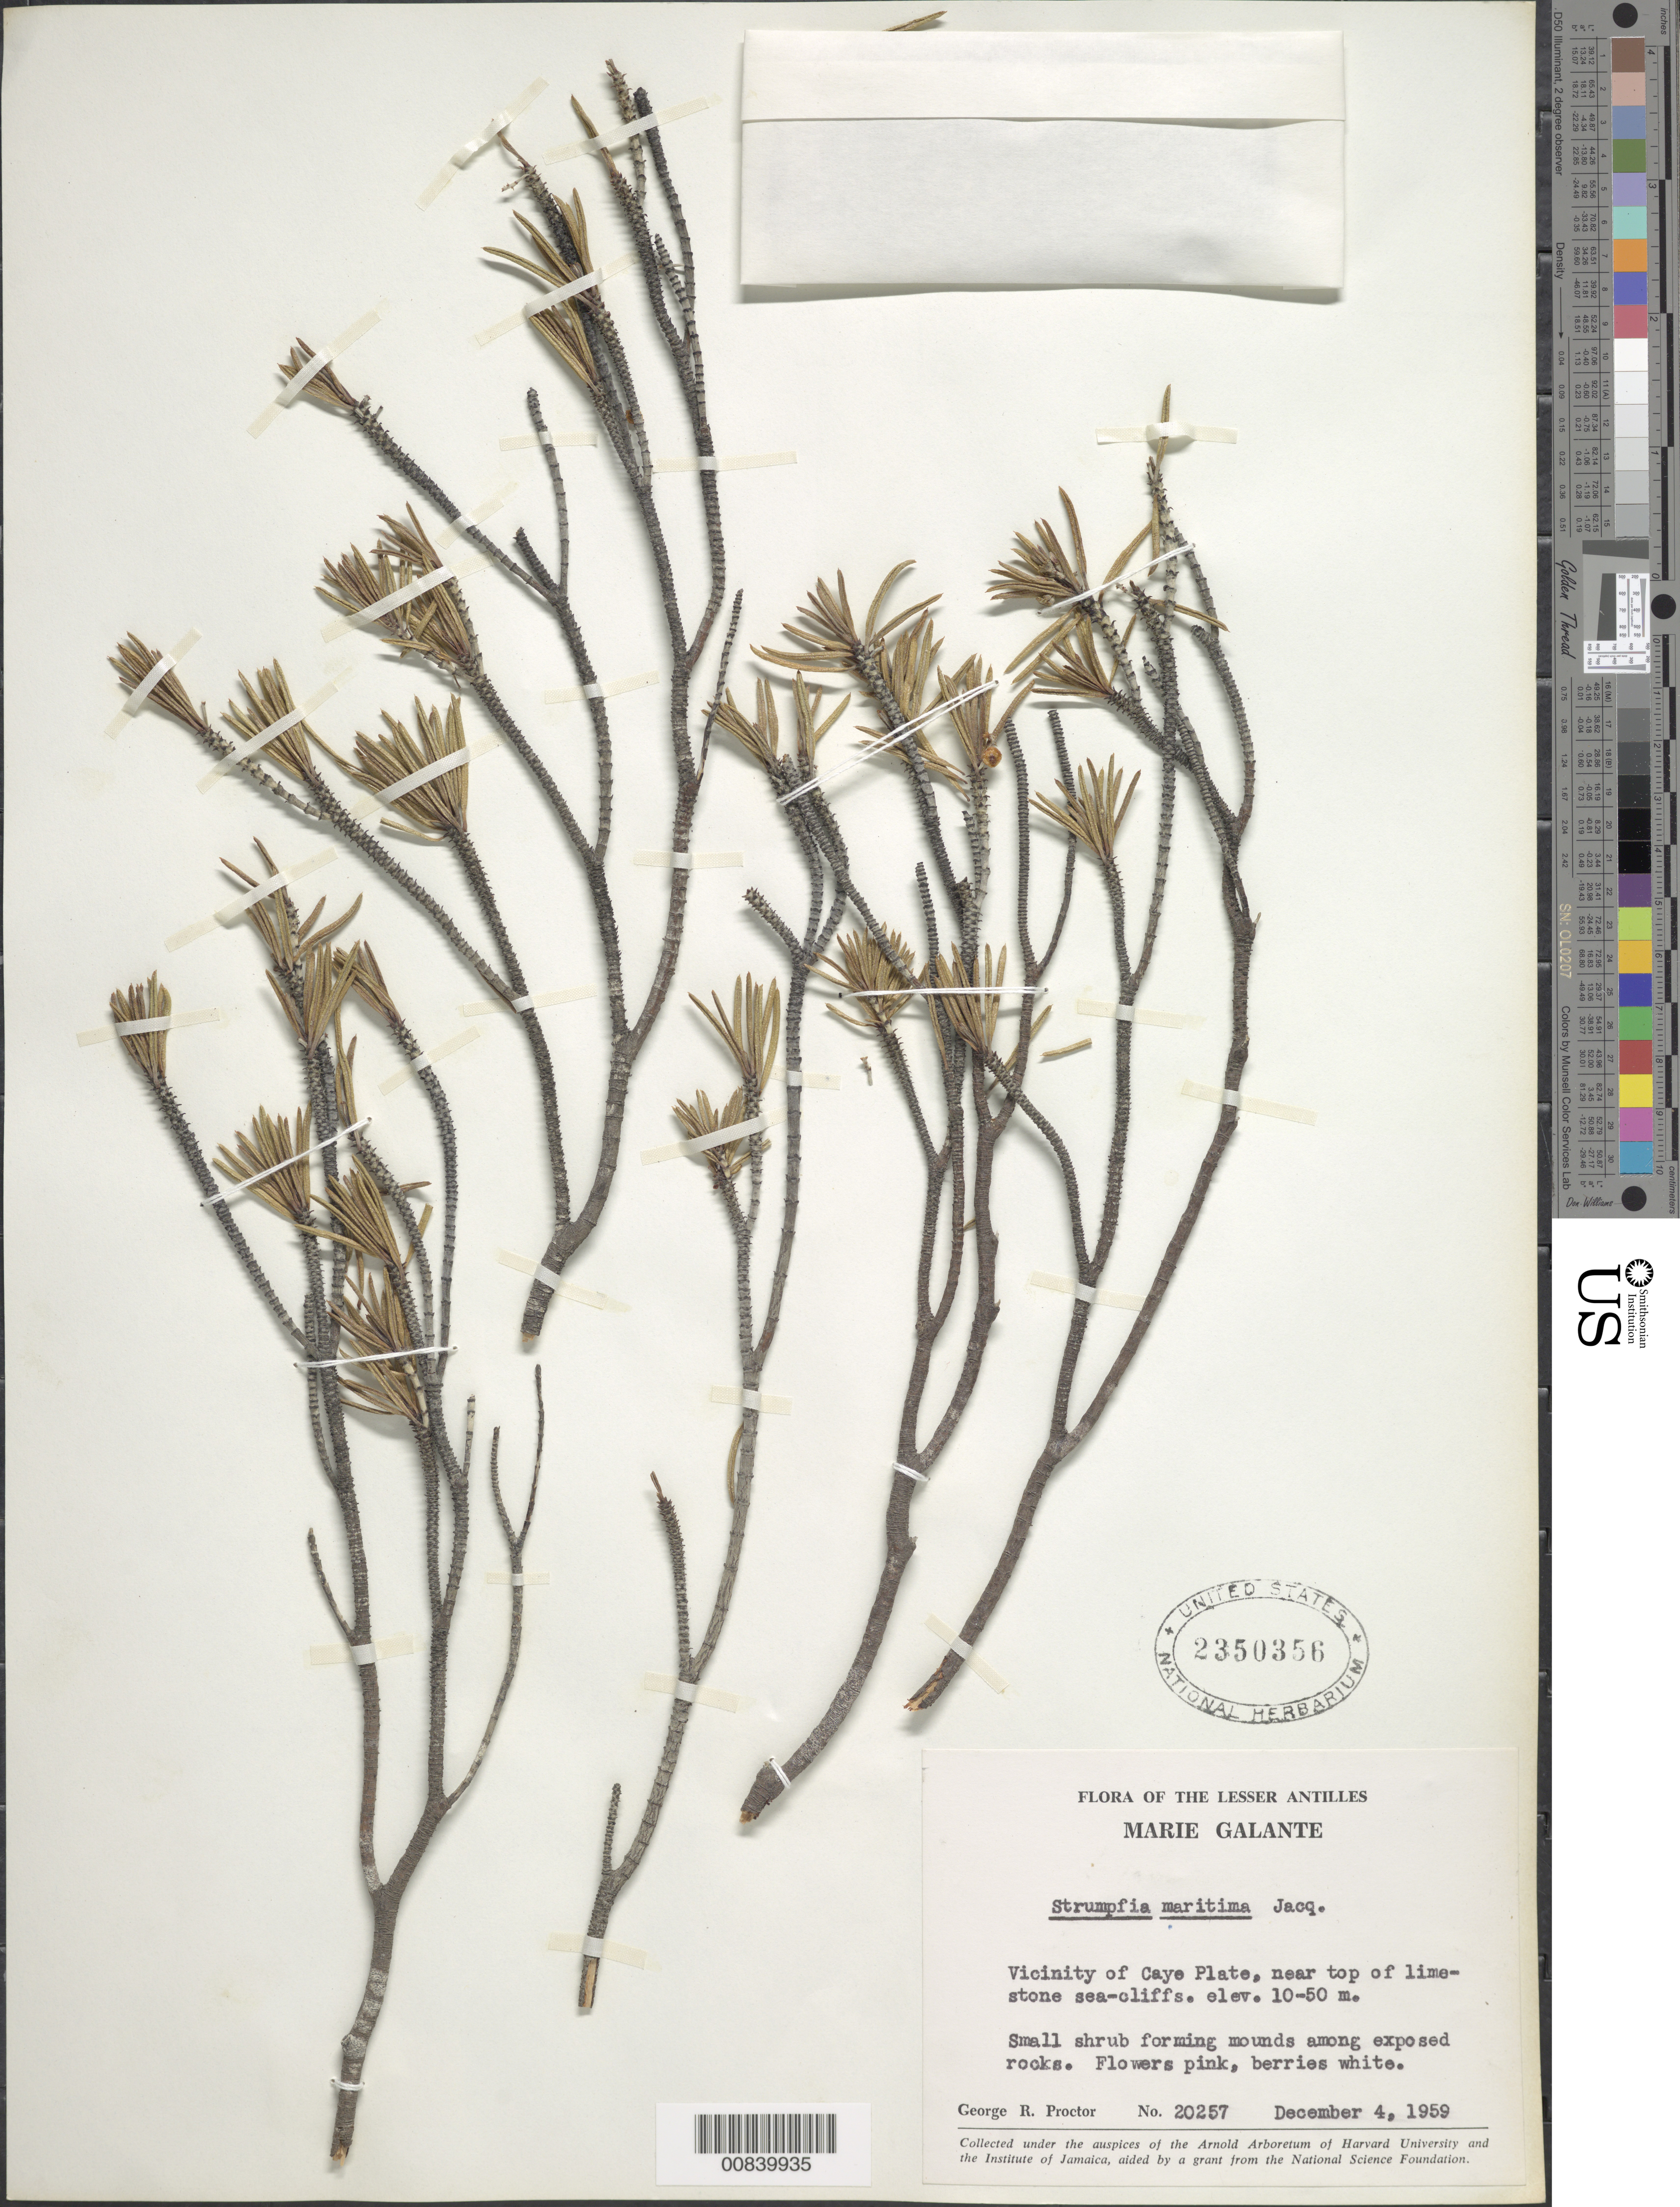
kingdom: Plantae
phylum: Tracheophyta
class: Magnoliopsida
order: Gentianales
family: Rubiaceae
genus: Strumpfia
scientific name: Strumpfia maritima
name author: Jacq.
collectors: G. R. Proctor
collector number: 20257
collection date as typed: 04 Dec 1959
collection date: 1959-12-04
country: Guadeloupe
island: Marie Galante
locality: Vicinity of Caye Plate, near top of sea-cliffs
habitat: On top of limestone seacliffs, among exposed rocks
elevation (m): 10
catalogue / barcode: US 2350356